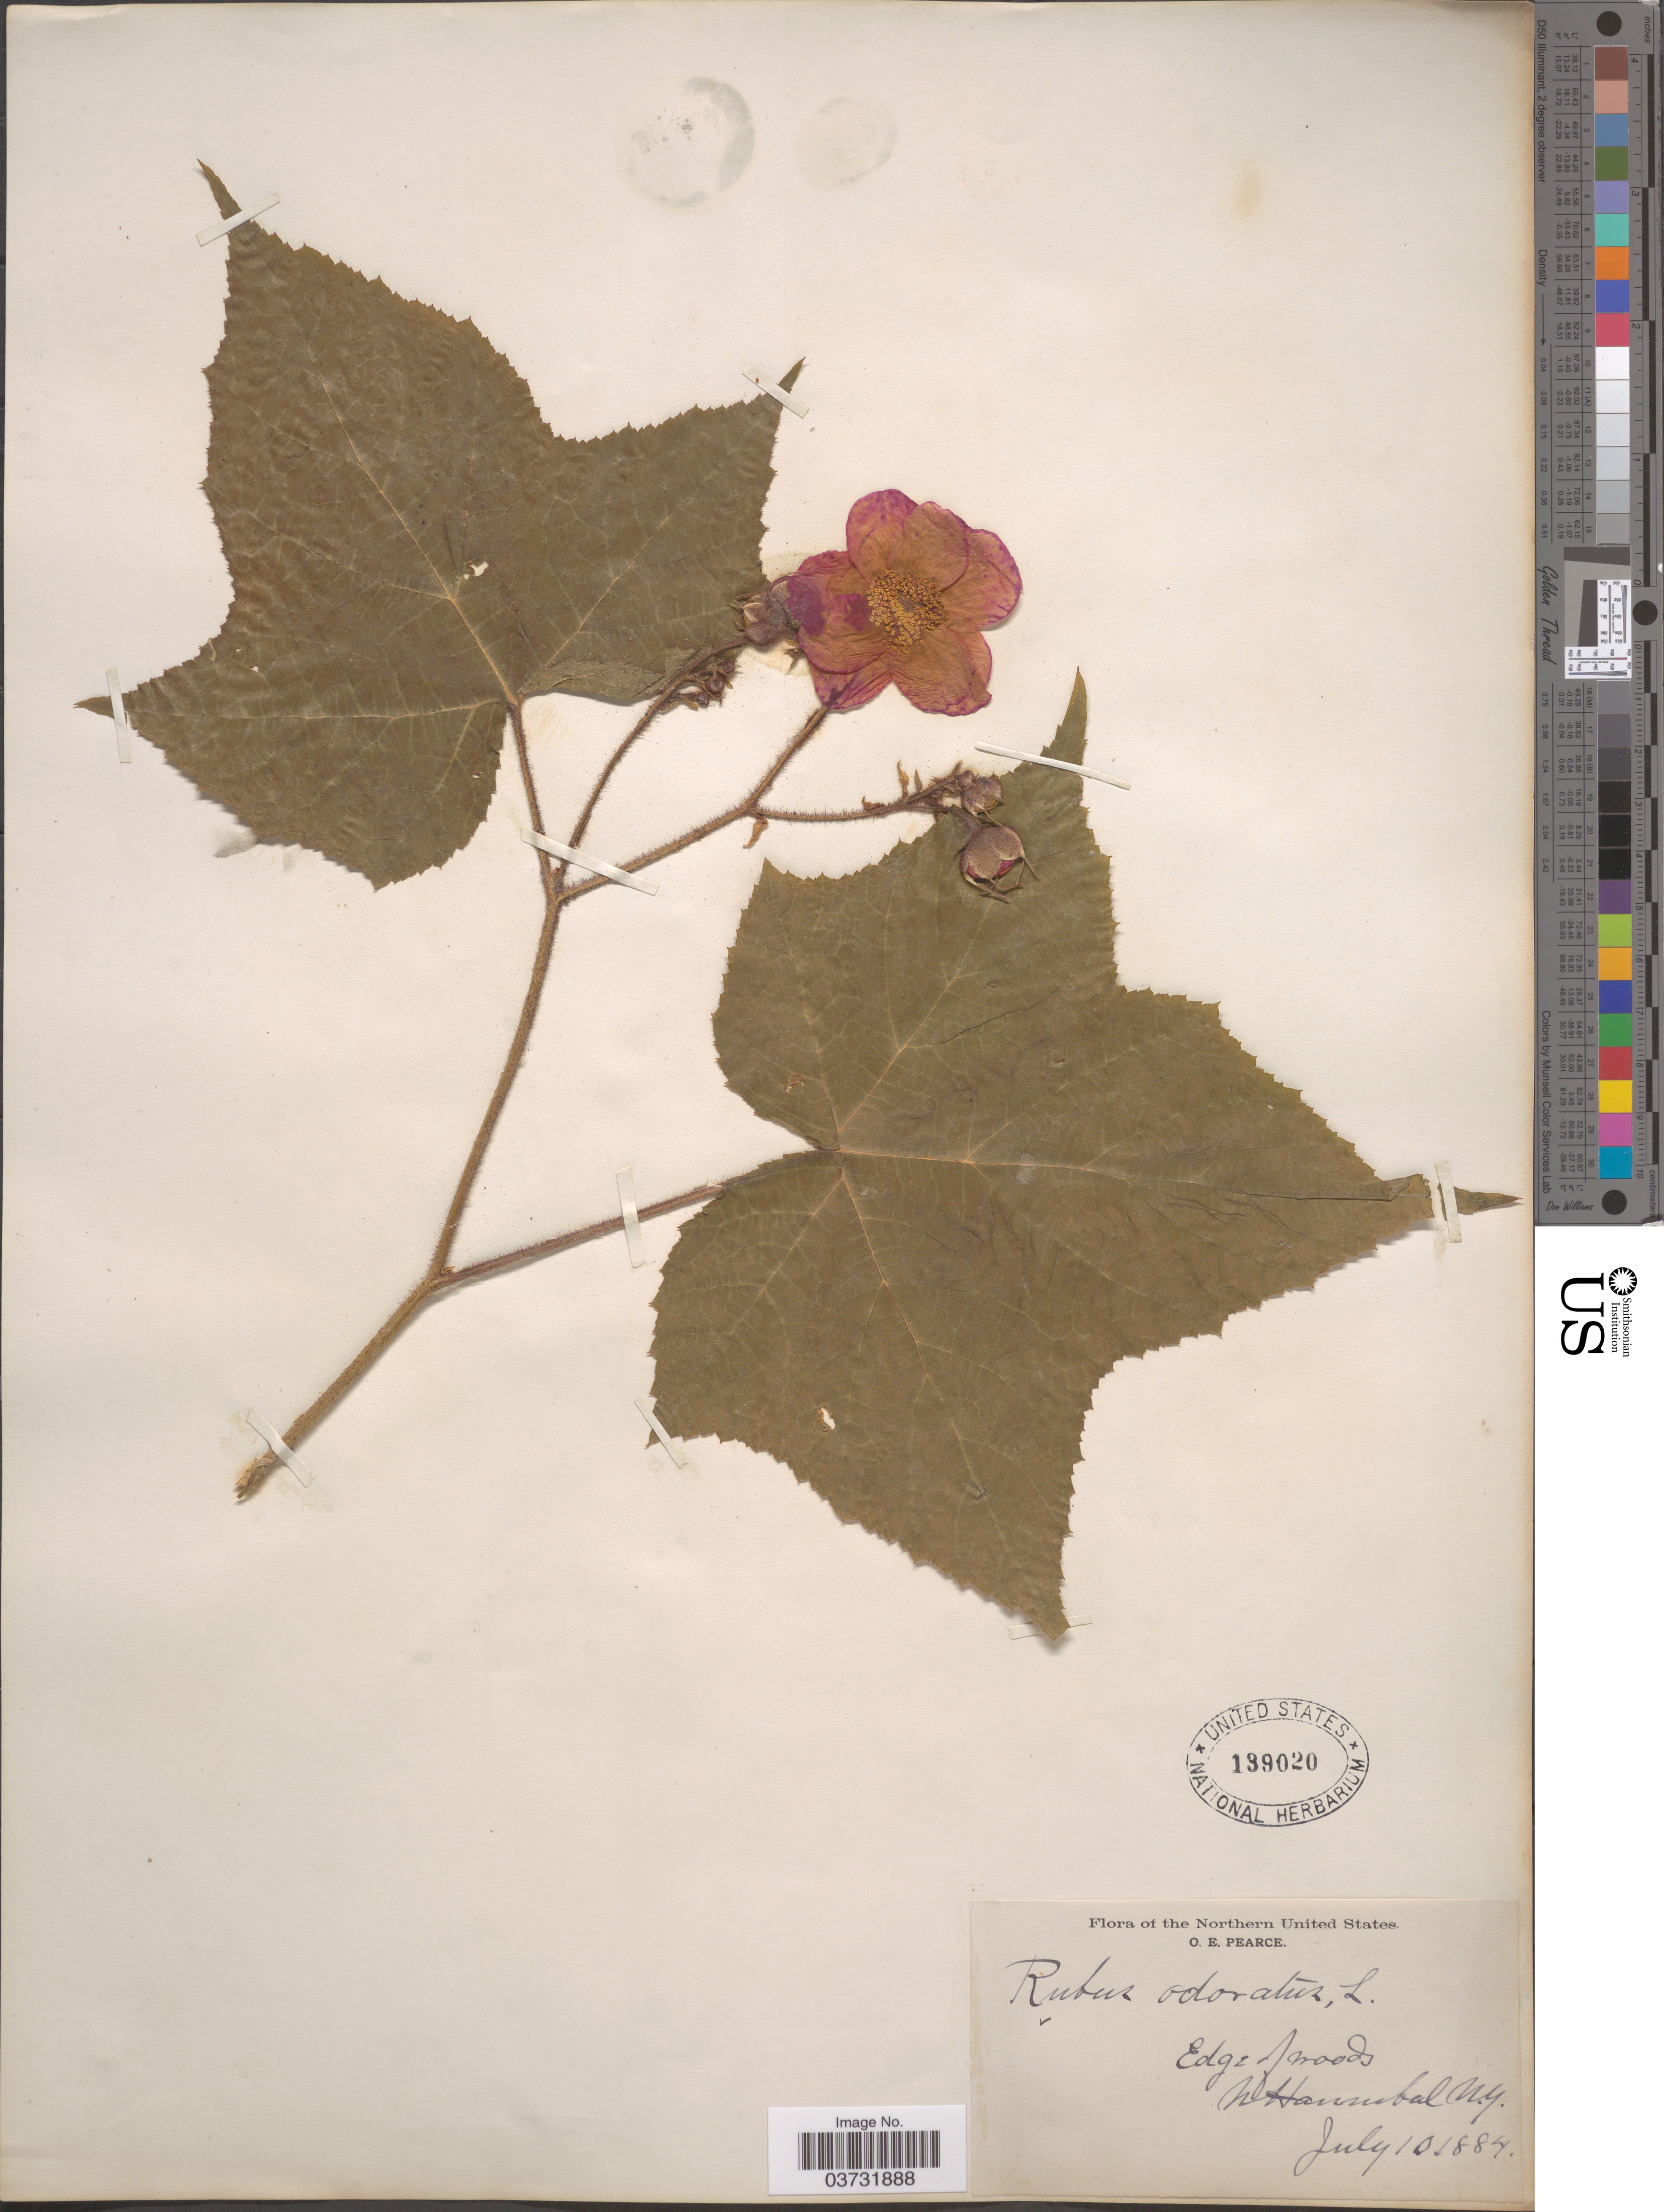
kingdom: Plantae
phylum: Tracheophyta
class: Magnoliopsida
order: Rosales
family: Rosaceae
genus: Rubus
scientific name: Rubus odoratus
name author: L.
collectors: O. E. Pearce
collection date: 1884-07-10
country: United States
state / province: New York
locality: Northern United States. Edge of woods, Mt Hannibal.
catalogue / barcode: US 139020